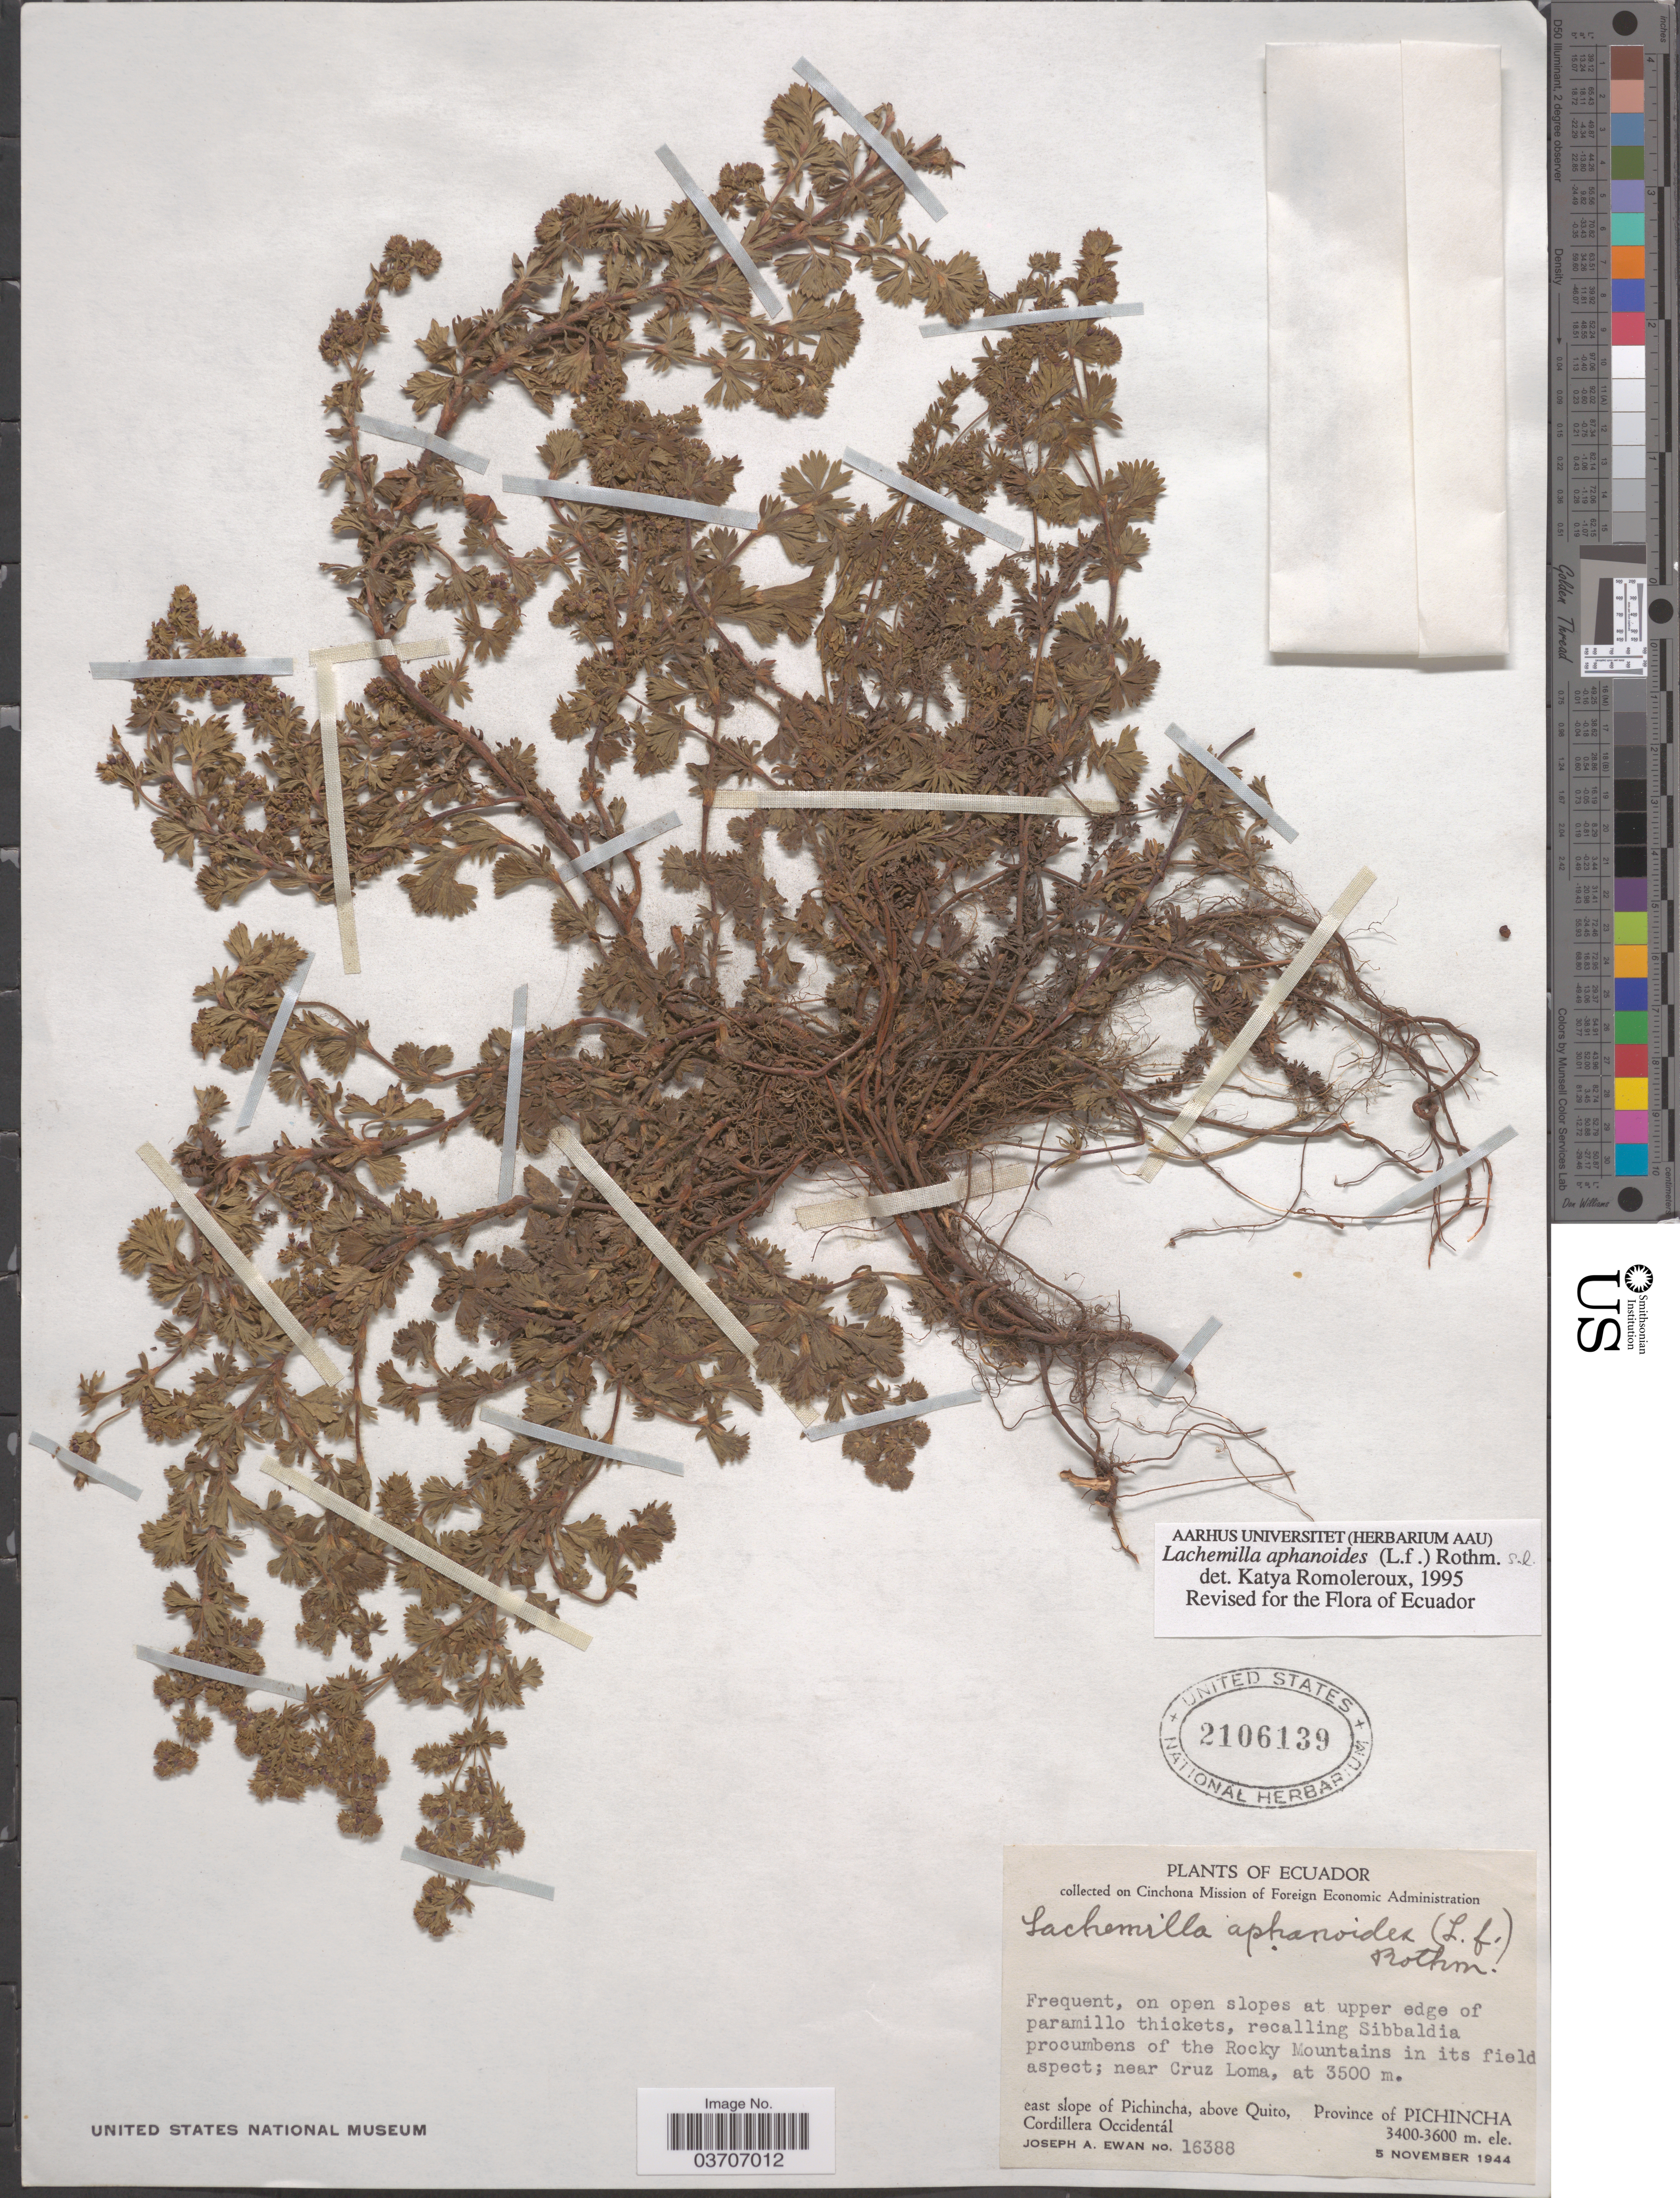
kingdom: Plantae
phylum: Tracheophyta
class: Magnoliopsida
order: Rosales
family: Rosaceae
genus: Lachemilla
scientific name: Lachemilla aphanoides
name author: (Mutis ex L. f.) Rothm.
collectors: J. A. Ewan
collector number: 16388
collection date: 1944-11-05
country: Ecuador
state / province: Pichincha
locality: Near Cruz Loma. East slope of Pichincha, above Quito. Cordillera Occidental.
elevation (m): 3500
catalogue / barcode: US 2106139